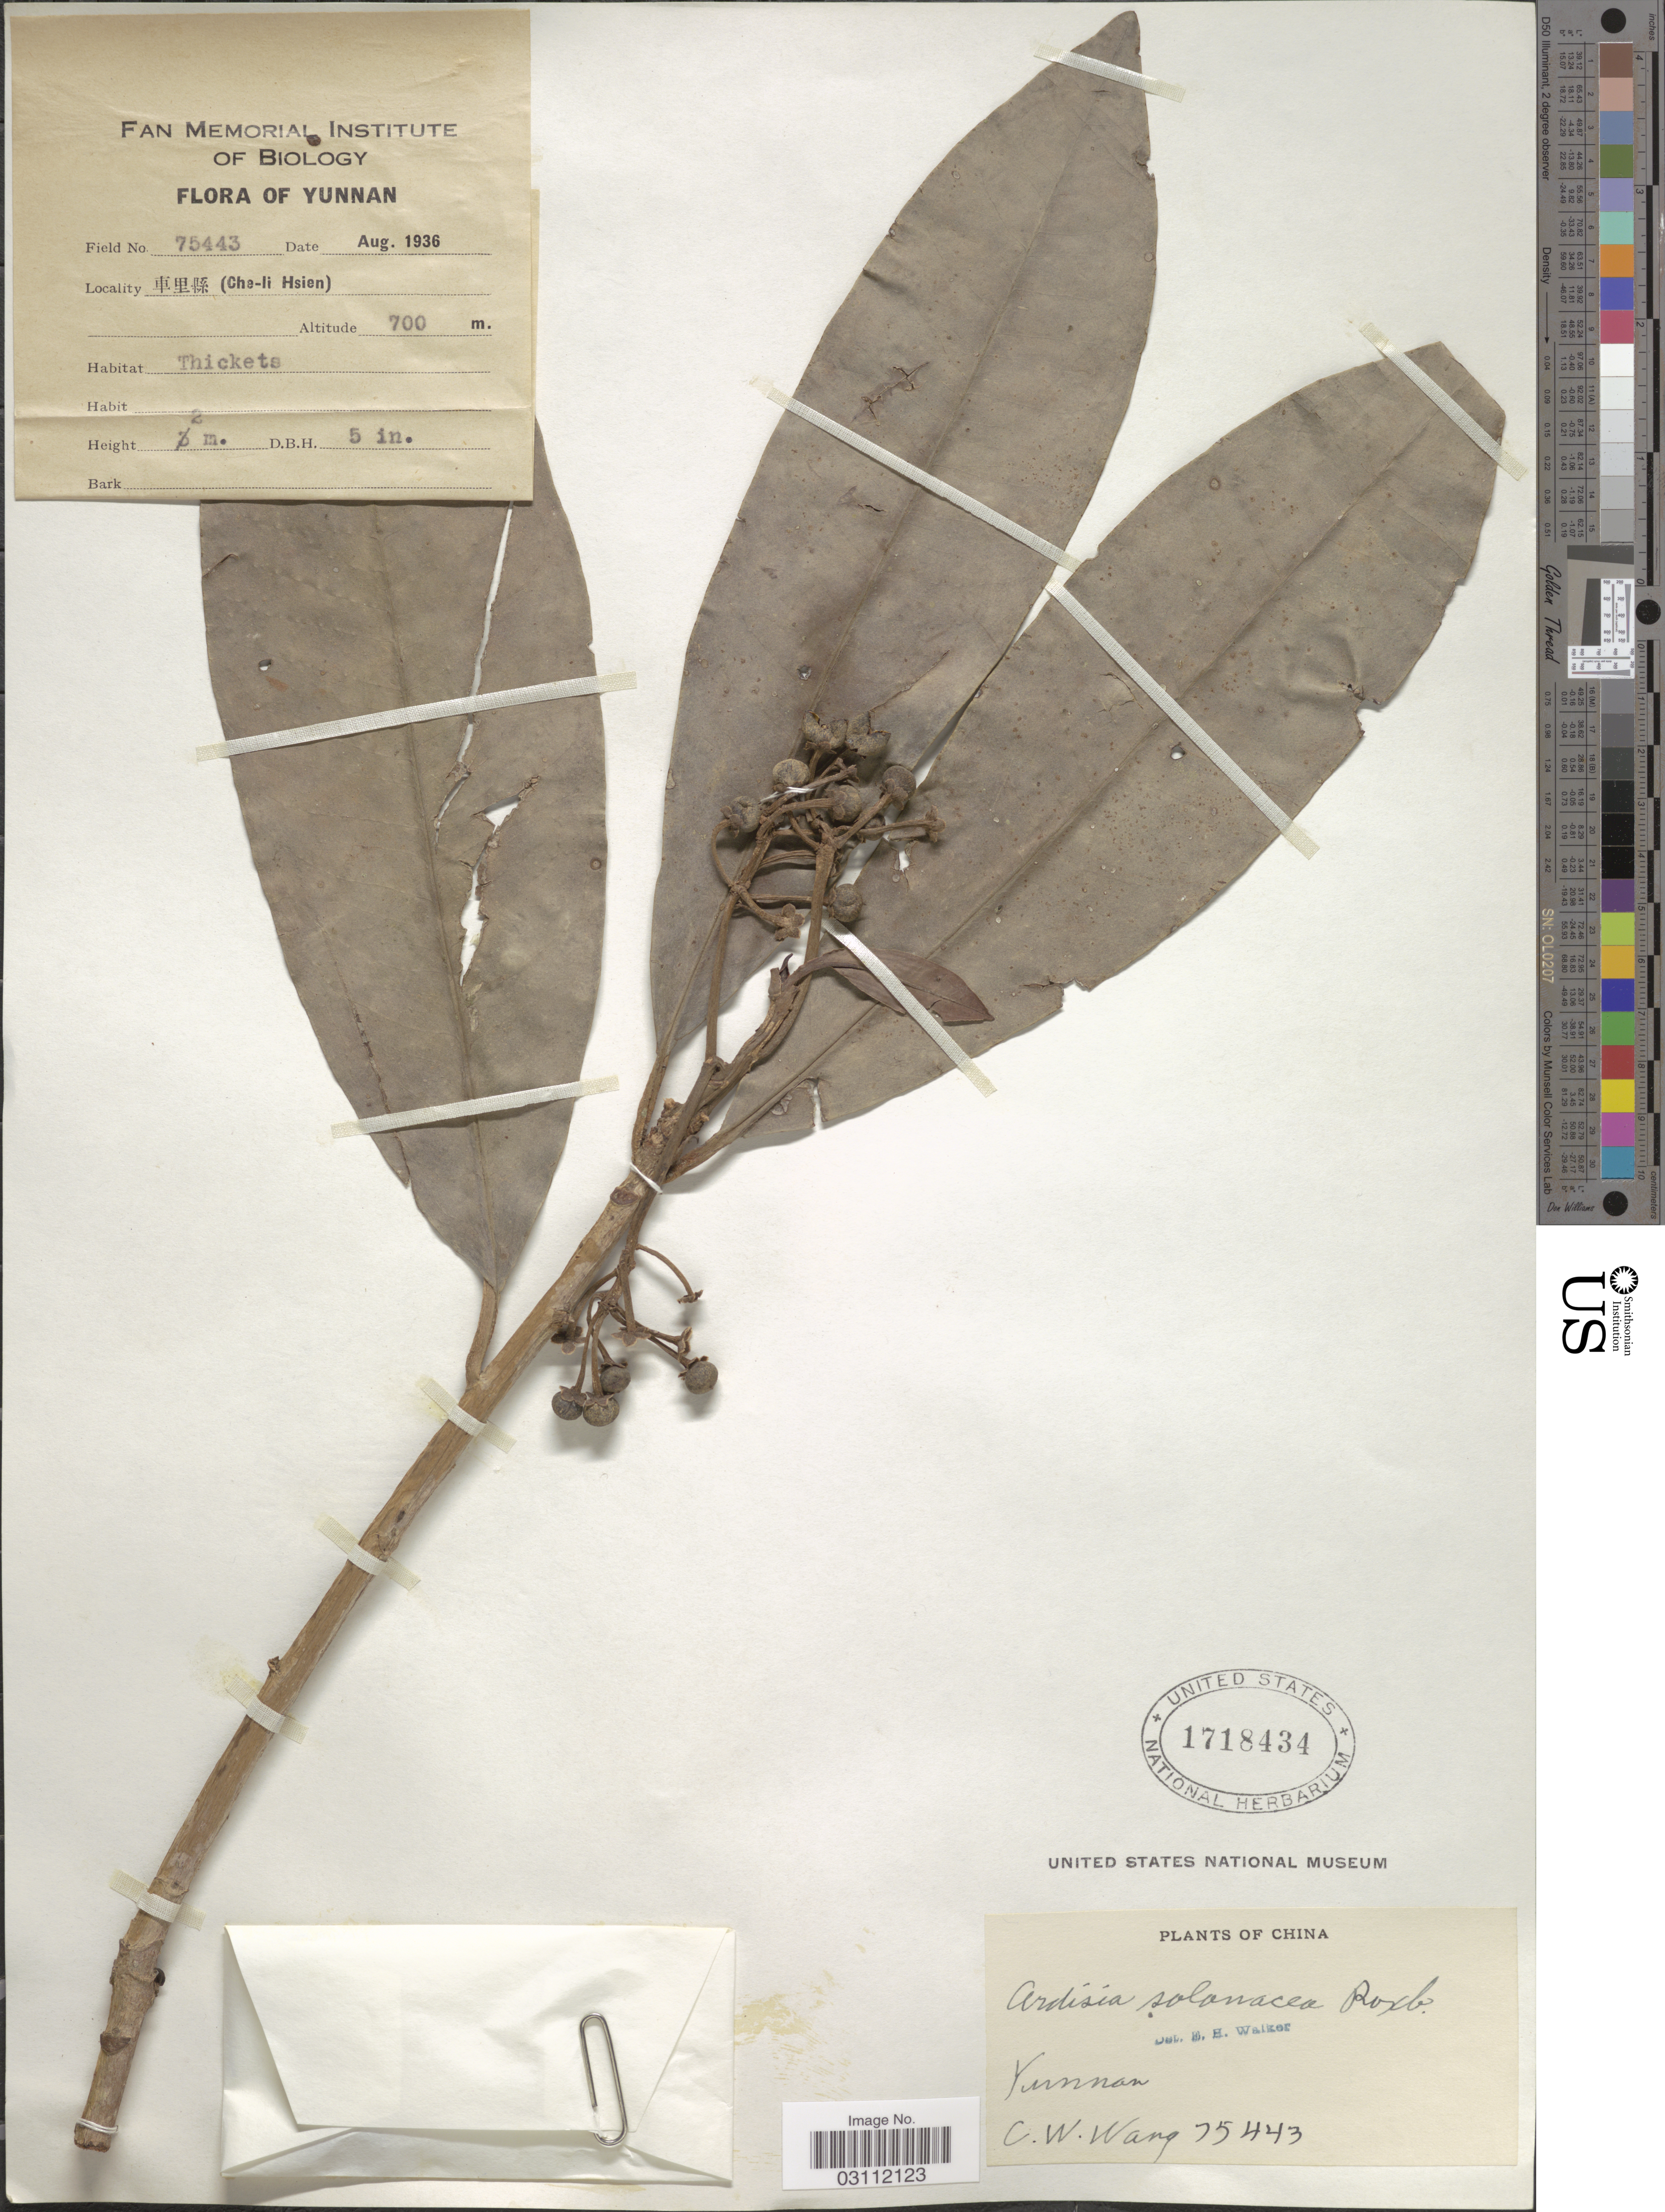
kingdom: Plantae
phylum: Tracheophyta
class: Magnoliopsida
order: Ericales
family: Primulaceae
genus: Ardisia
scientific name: Ardisia solanacea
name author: Roxb.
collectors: C. W. Wang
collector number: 75443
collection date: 1936-08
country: China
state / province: Yunnan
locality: Yunnan, (Che-li Hsien).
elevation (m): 700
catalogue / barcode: US 1718434